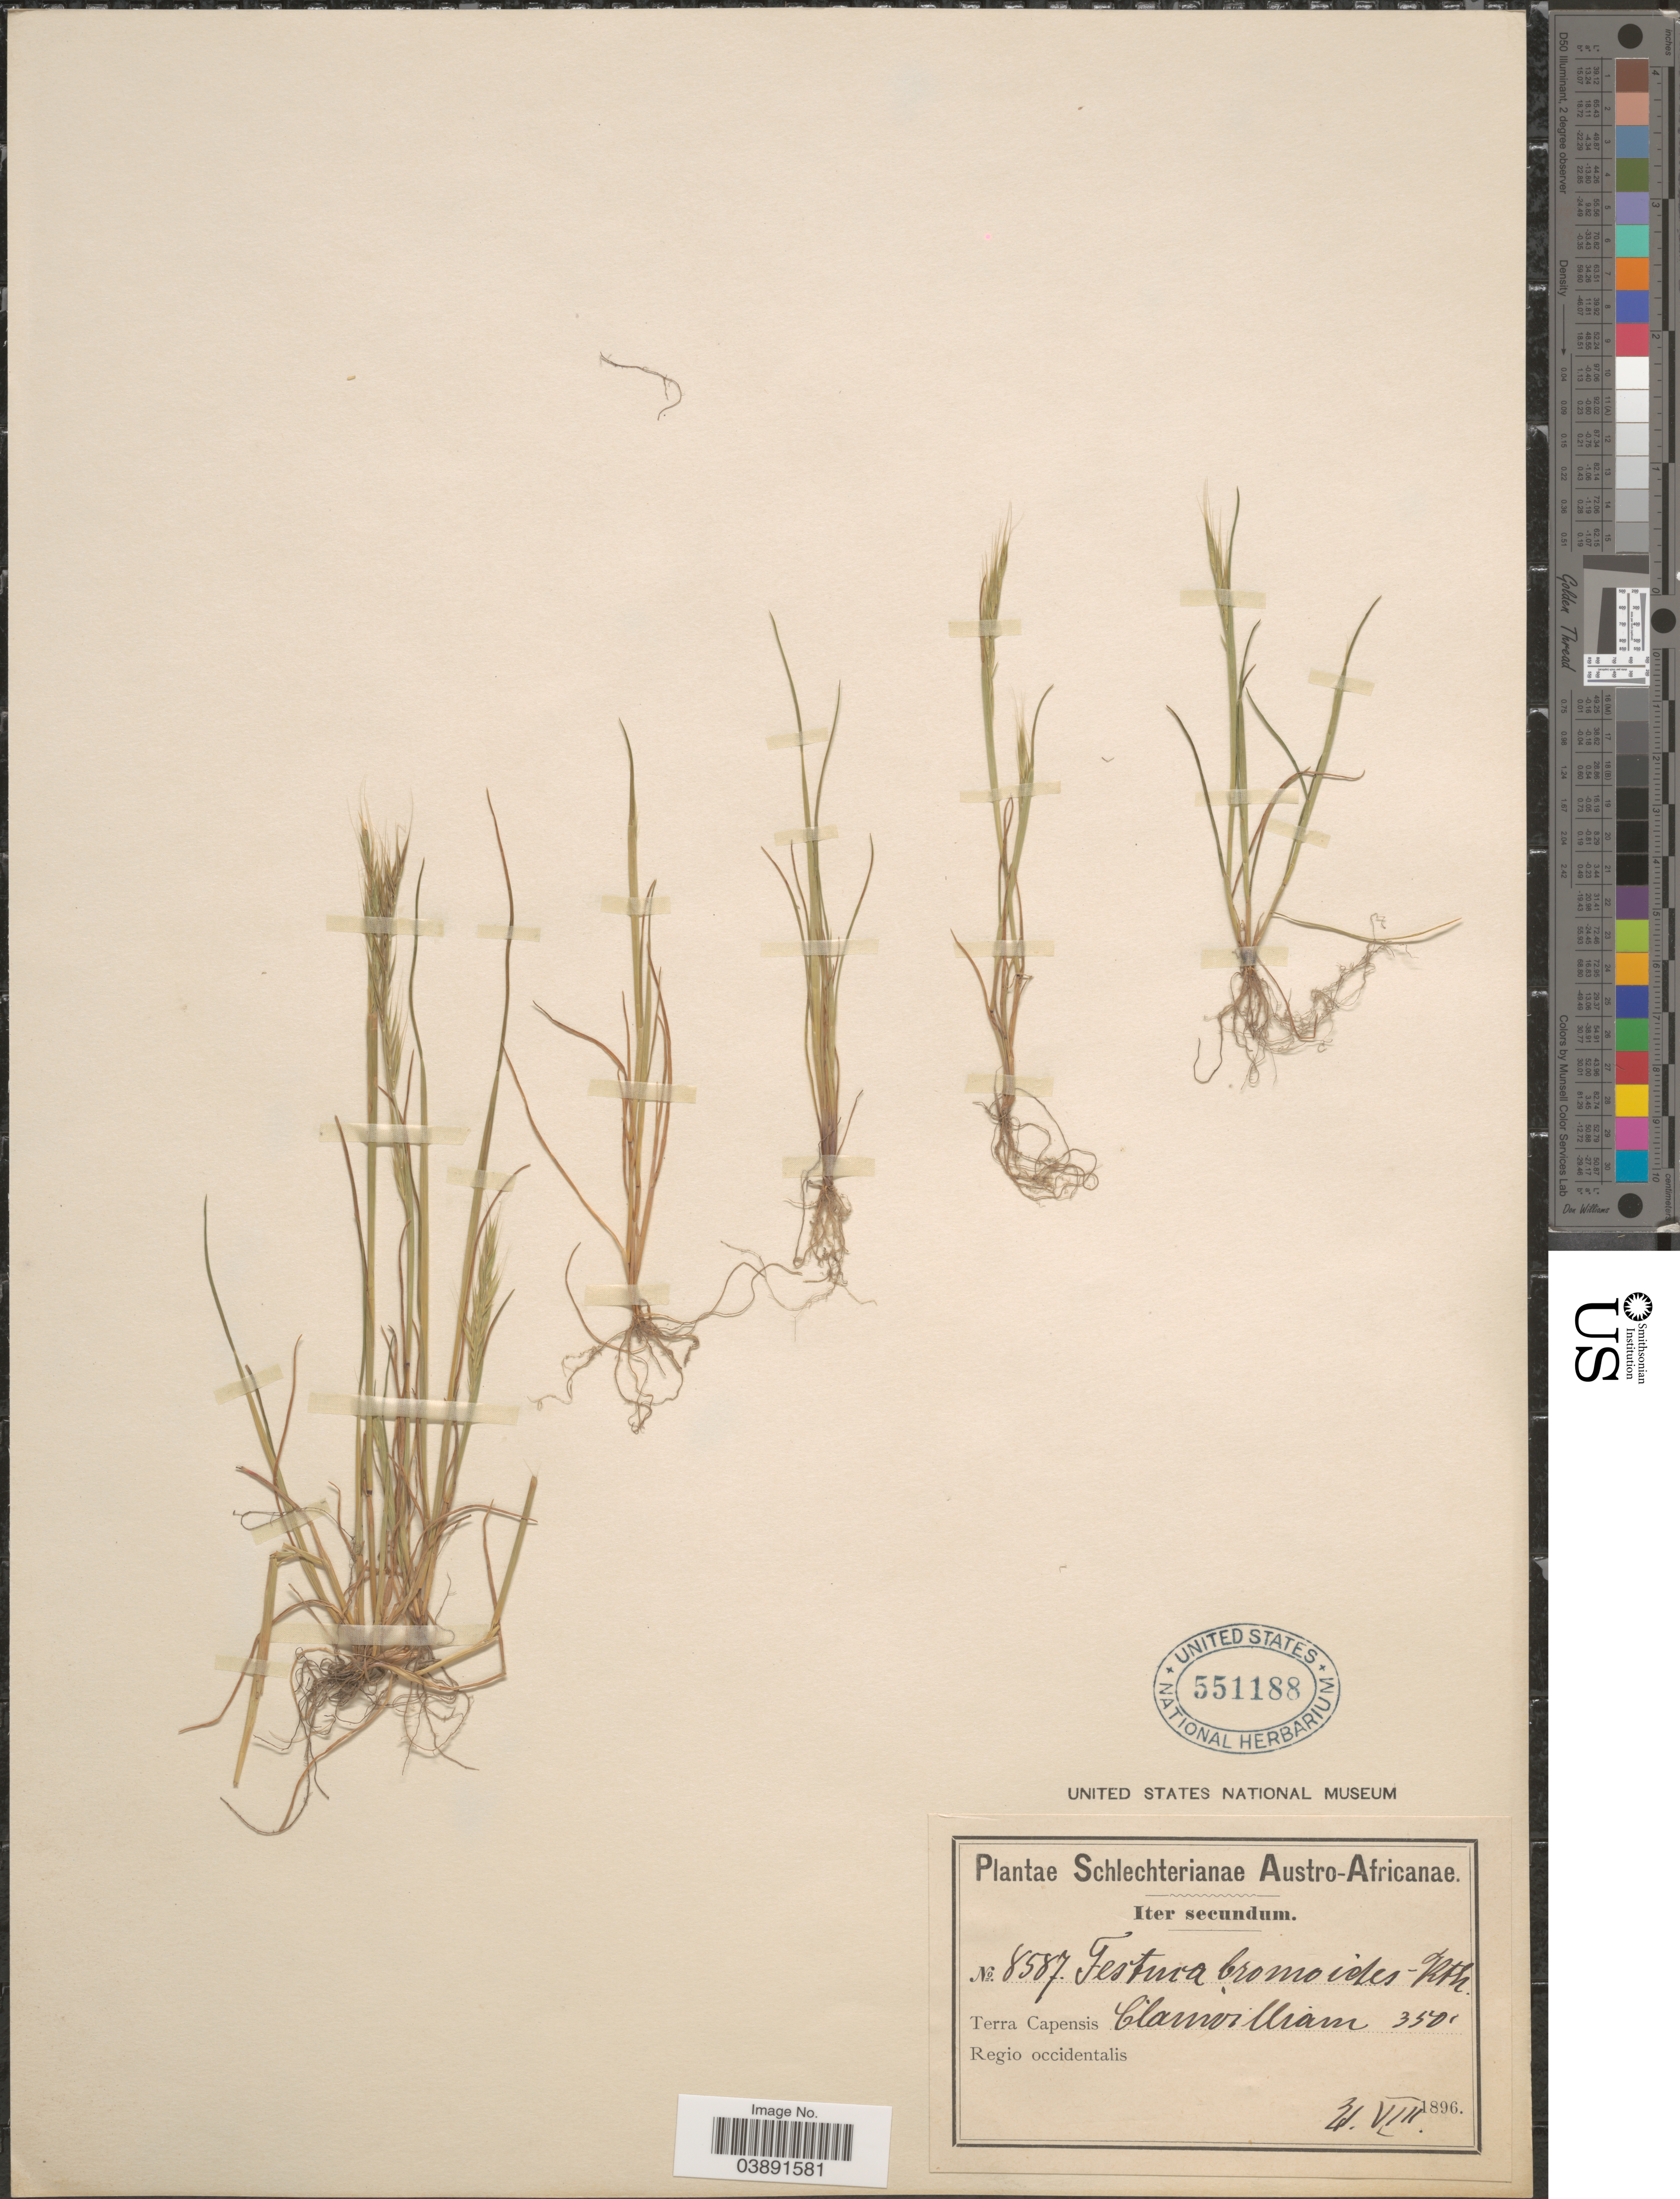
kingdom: Plantae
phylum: Tracheophyta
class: Liliopsida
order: Poales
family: Poaceae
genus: Festuca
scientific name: Festuca bromoides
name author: L.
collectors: Schlechter, --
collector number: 8587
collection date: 1896-08-31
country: South Africa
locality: Austro-Africanae. Terra Capensis Clanwilliam. Regio occidentalis.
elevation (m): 107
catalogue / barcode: US 551188